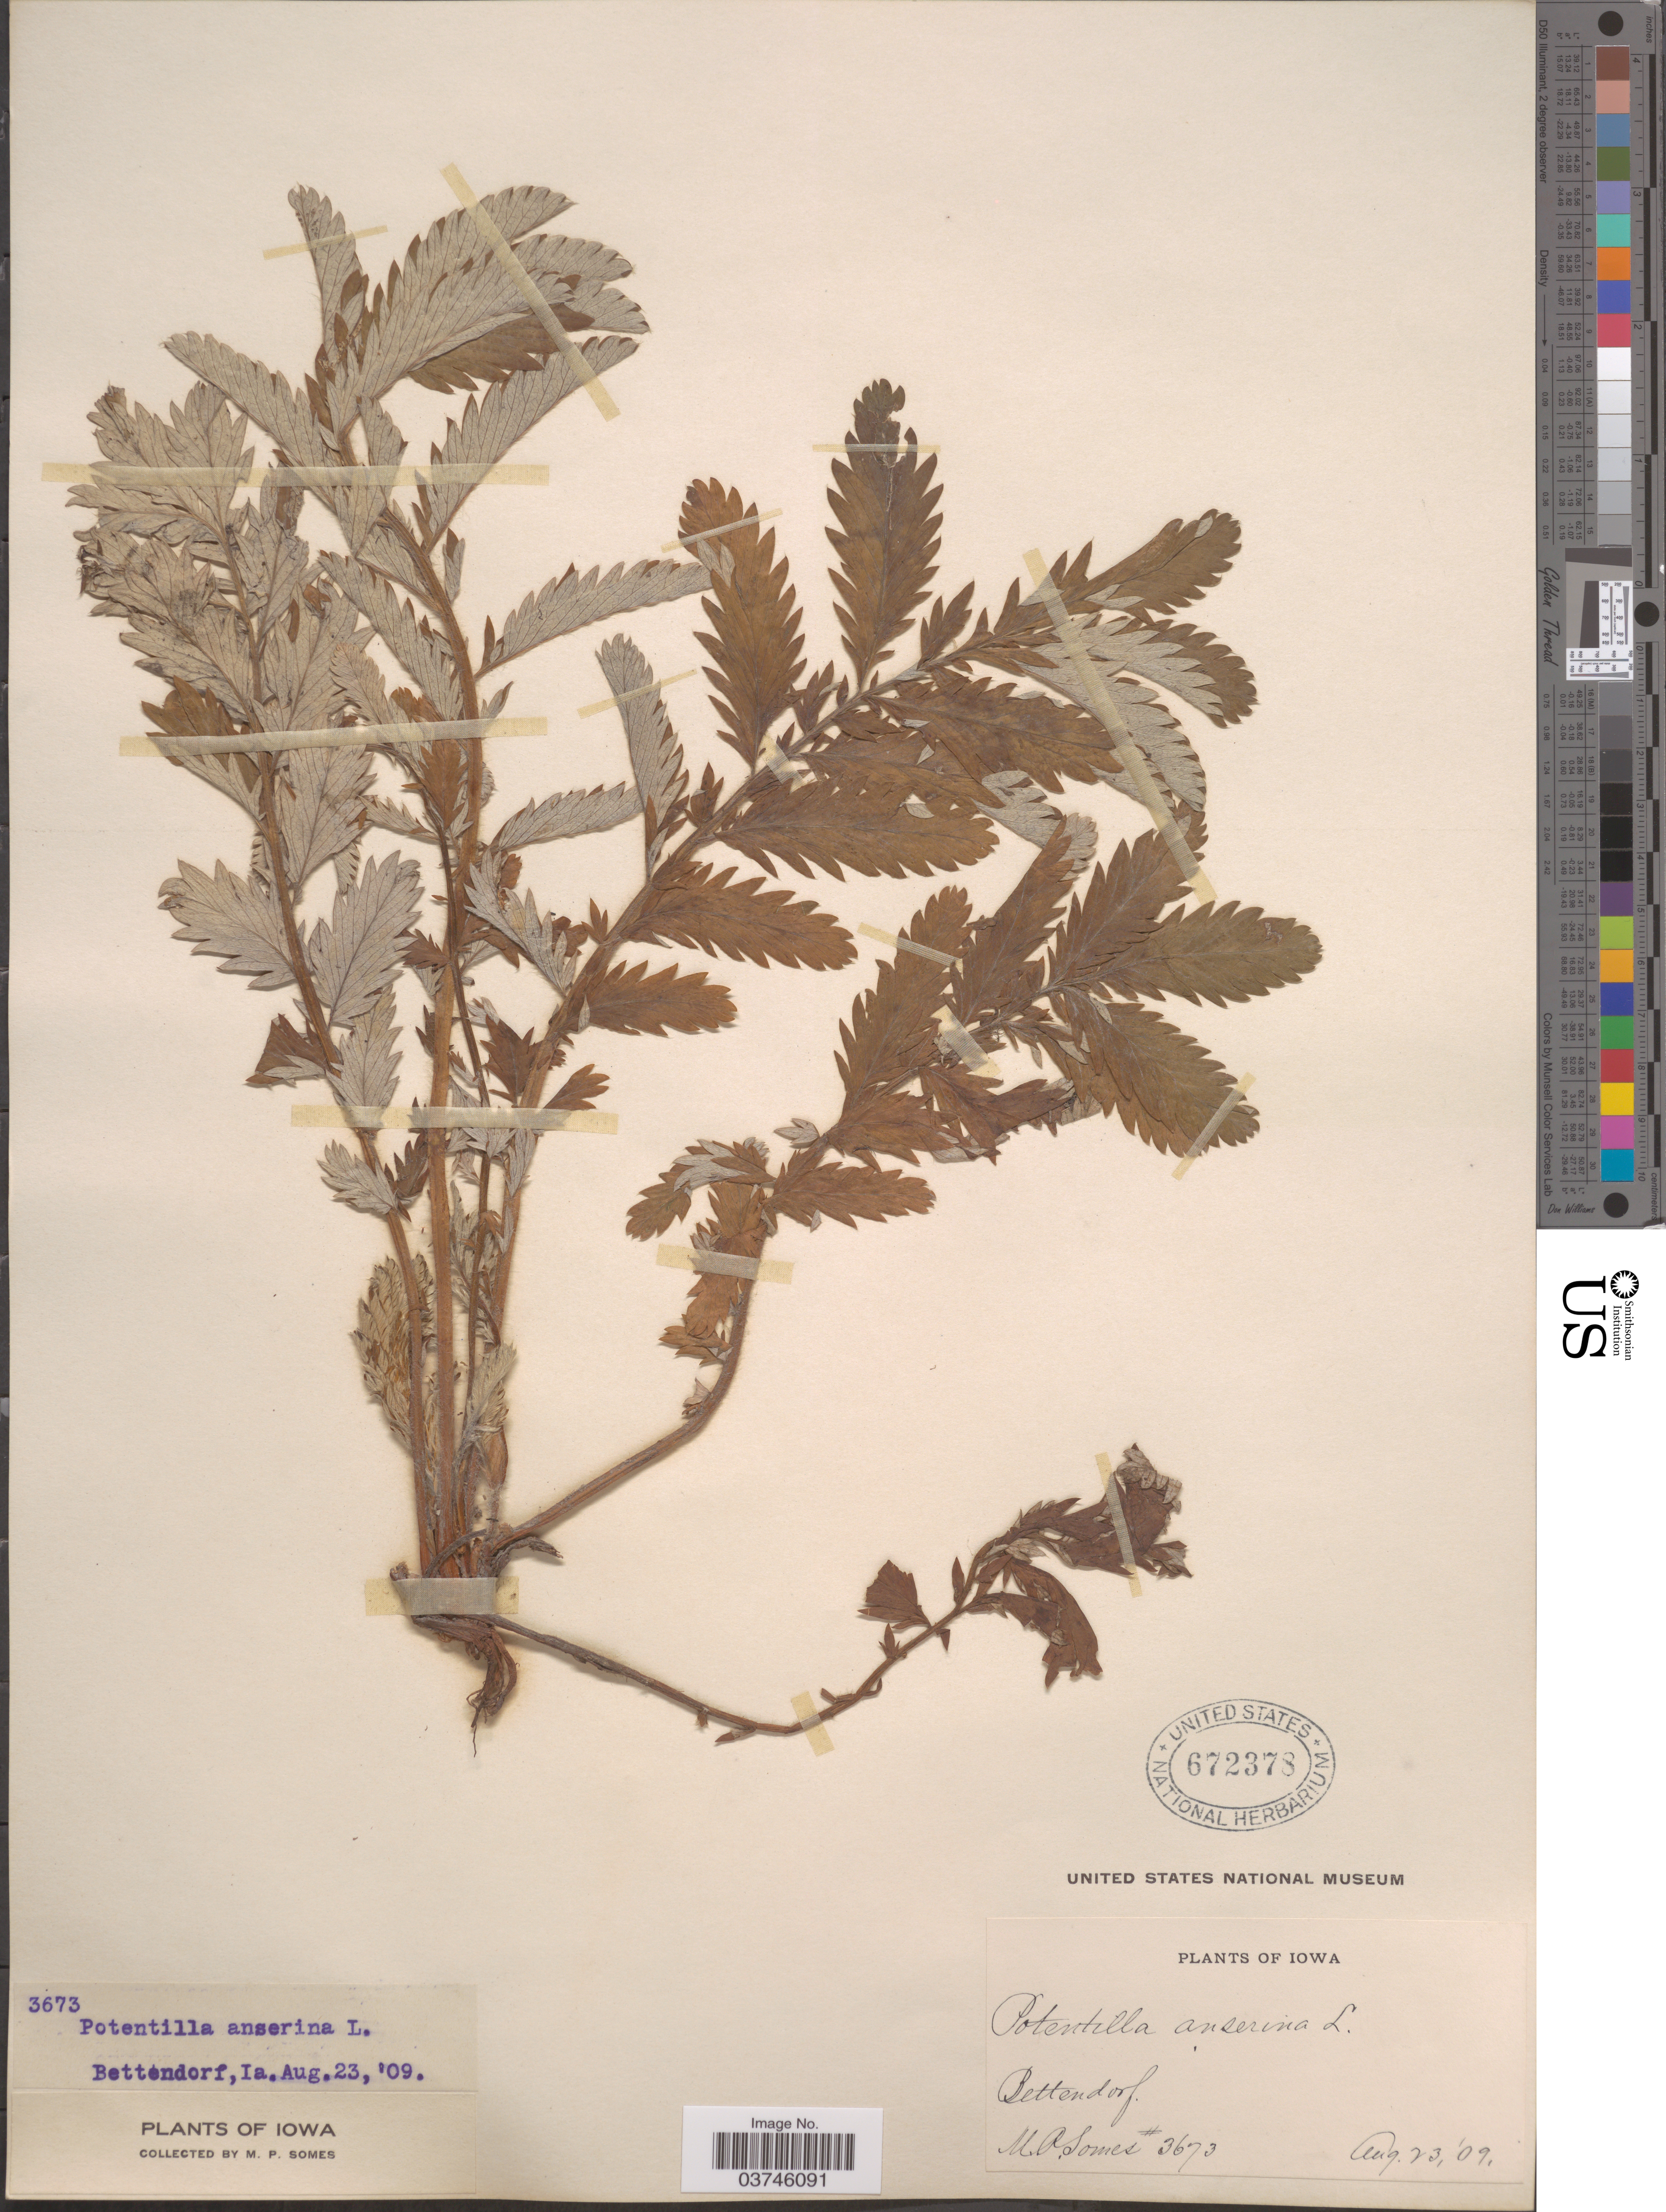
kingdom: Plantae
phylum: Tracheophyta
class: Magnoliopsida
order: Rosales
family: Rosaceae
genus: Argentina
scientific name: Argentina anserina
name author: (L.) Rydb.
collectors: M. Somes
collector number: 3673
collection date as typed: Transcribed d/m/y: 23/8/9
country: United States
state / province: Iowa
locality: Bettendorf.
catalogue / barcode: US 672378